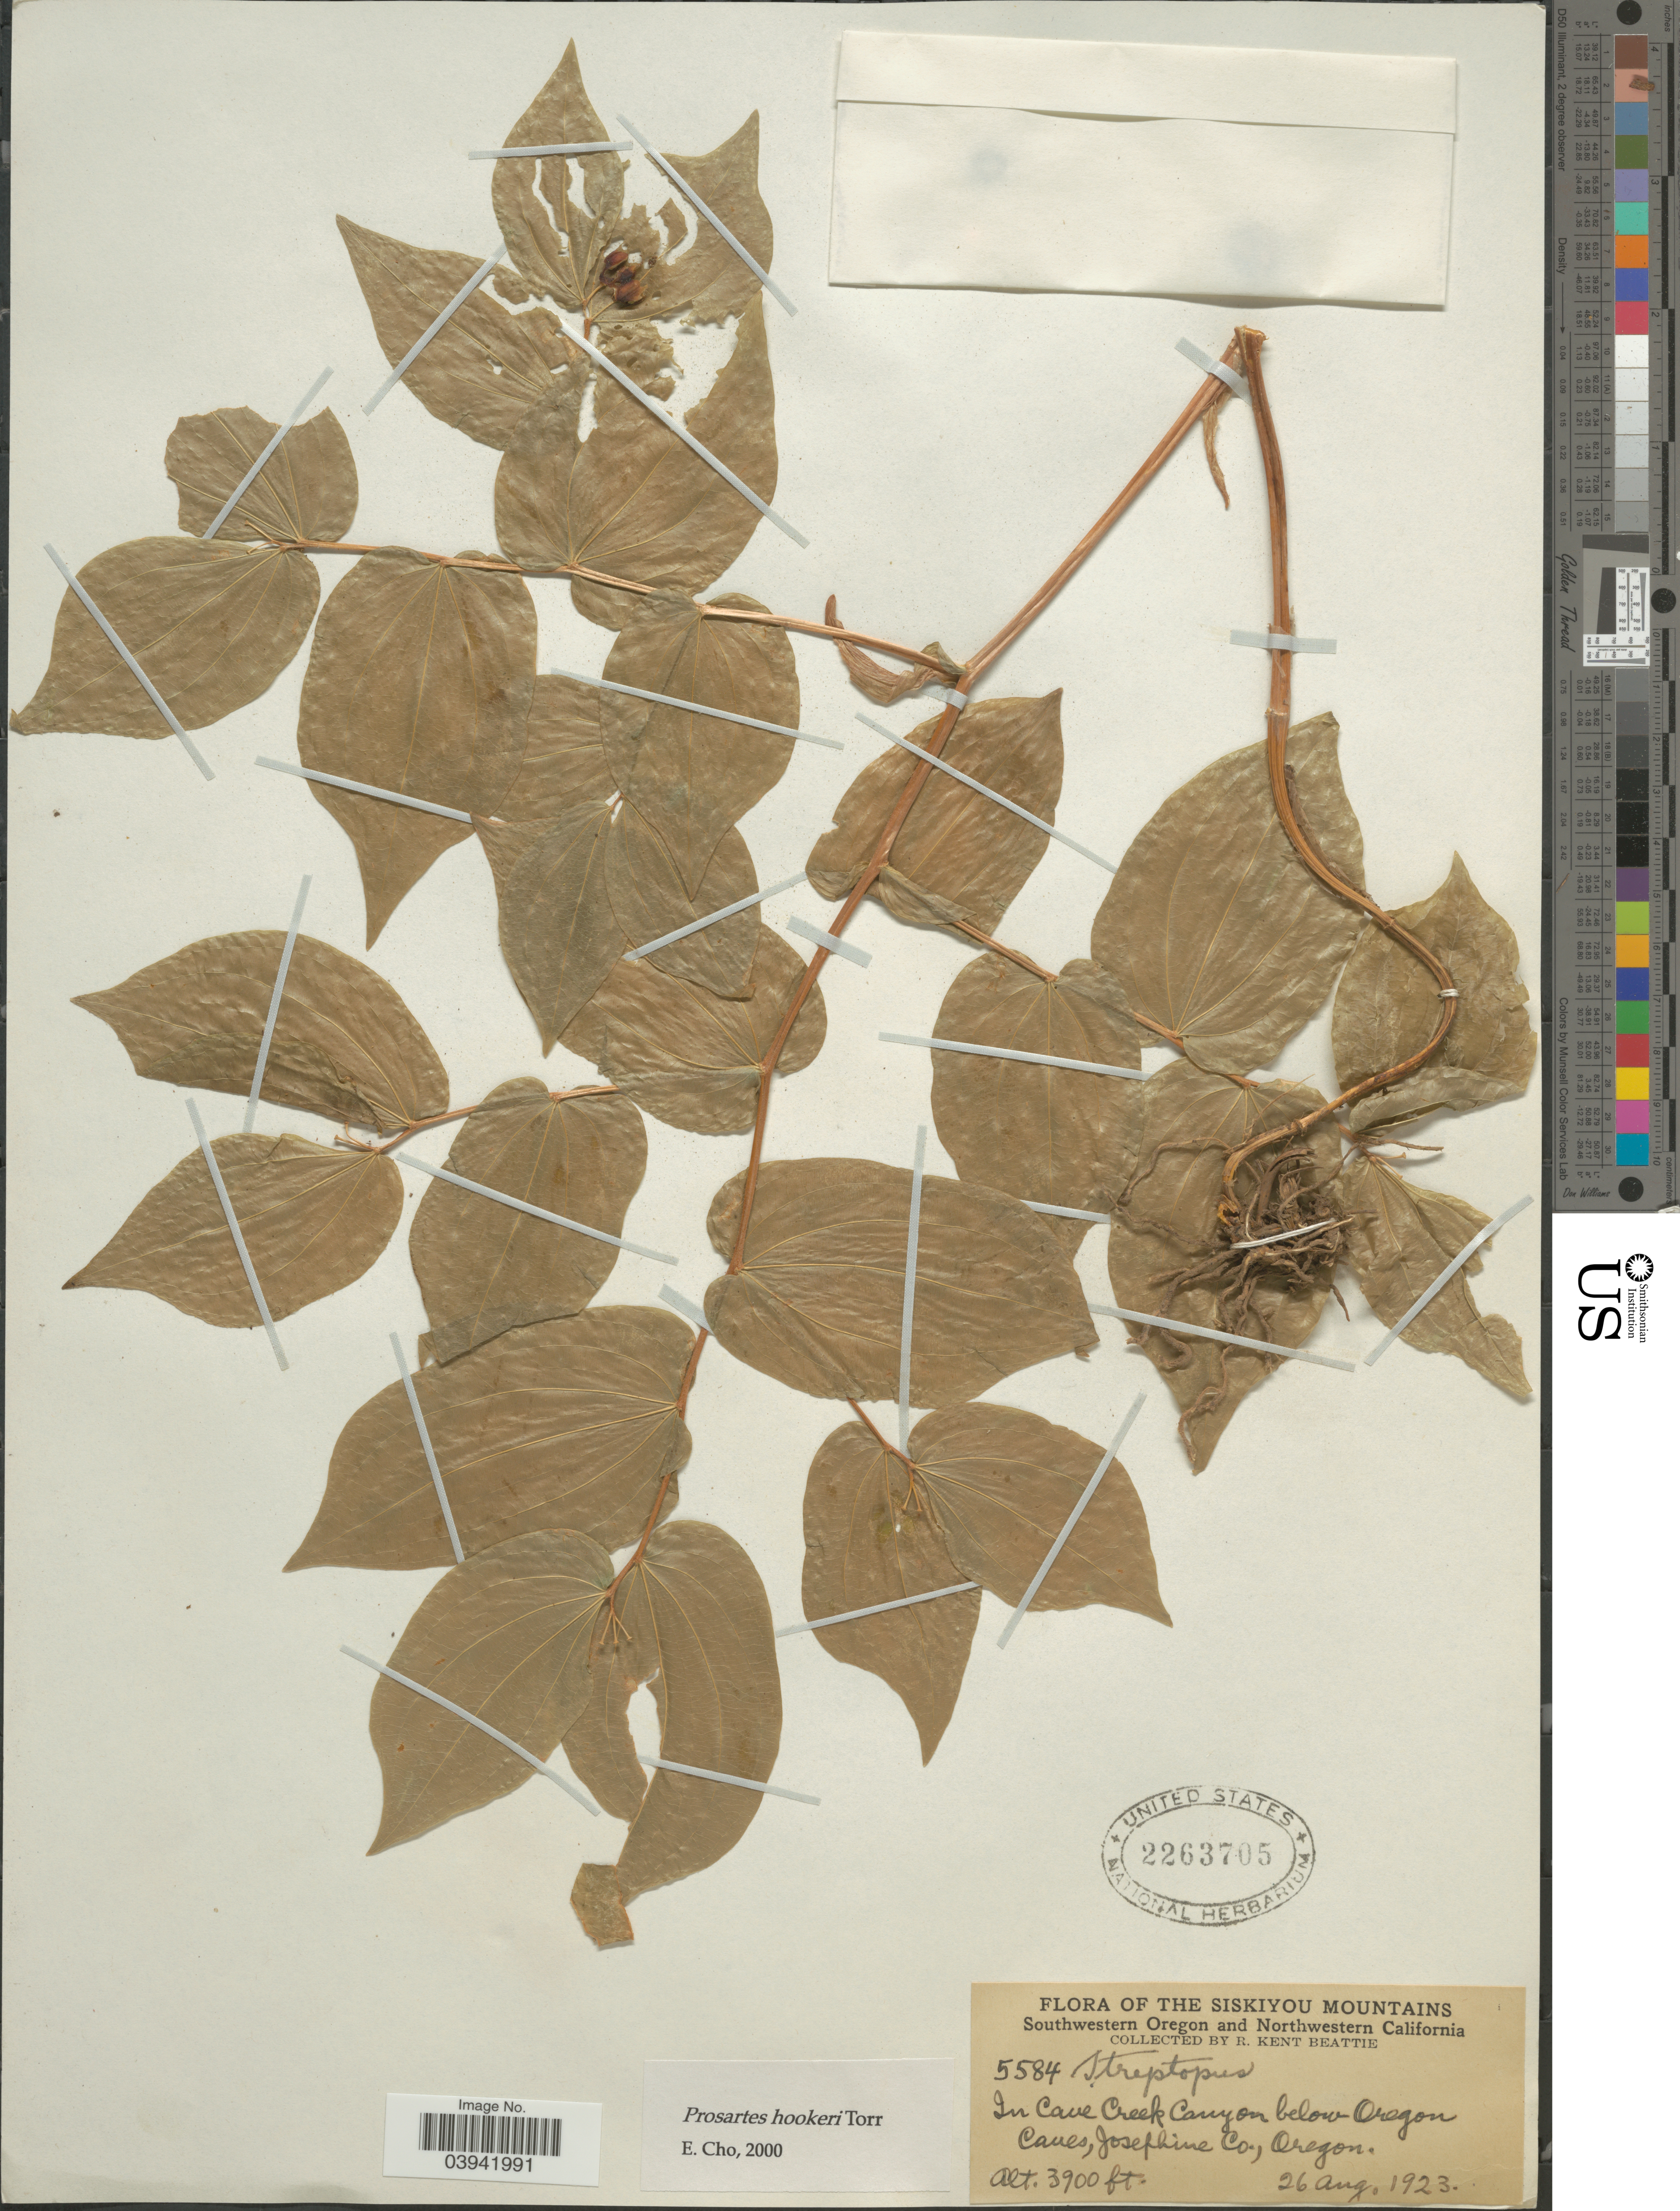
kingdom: Plantae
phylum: Tracheophyta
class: Liliopsida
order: Liliales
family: Liliaceae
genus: Prosartes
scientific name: Prosartes hookeri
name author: Torr.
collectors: R. K. Beattie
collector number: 5584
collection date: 1923-08-26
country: United States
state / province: Oregon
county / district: Josephine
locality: The Siskiyou Mountains. Southwestern Oregon. In Cave Creek Canyon below Oregon Caves, Josephine Co.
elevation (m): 1189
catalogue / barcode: US 2263705